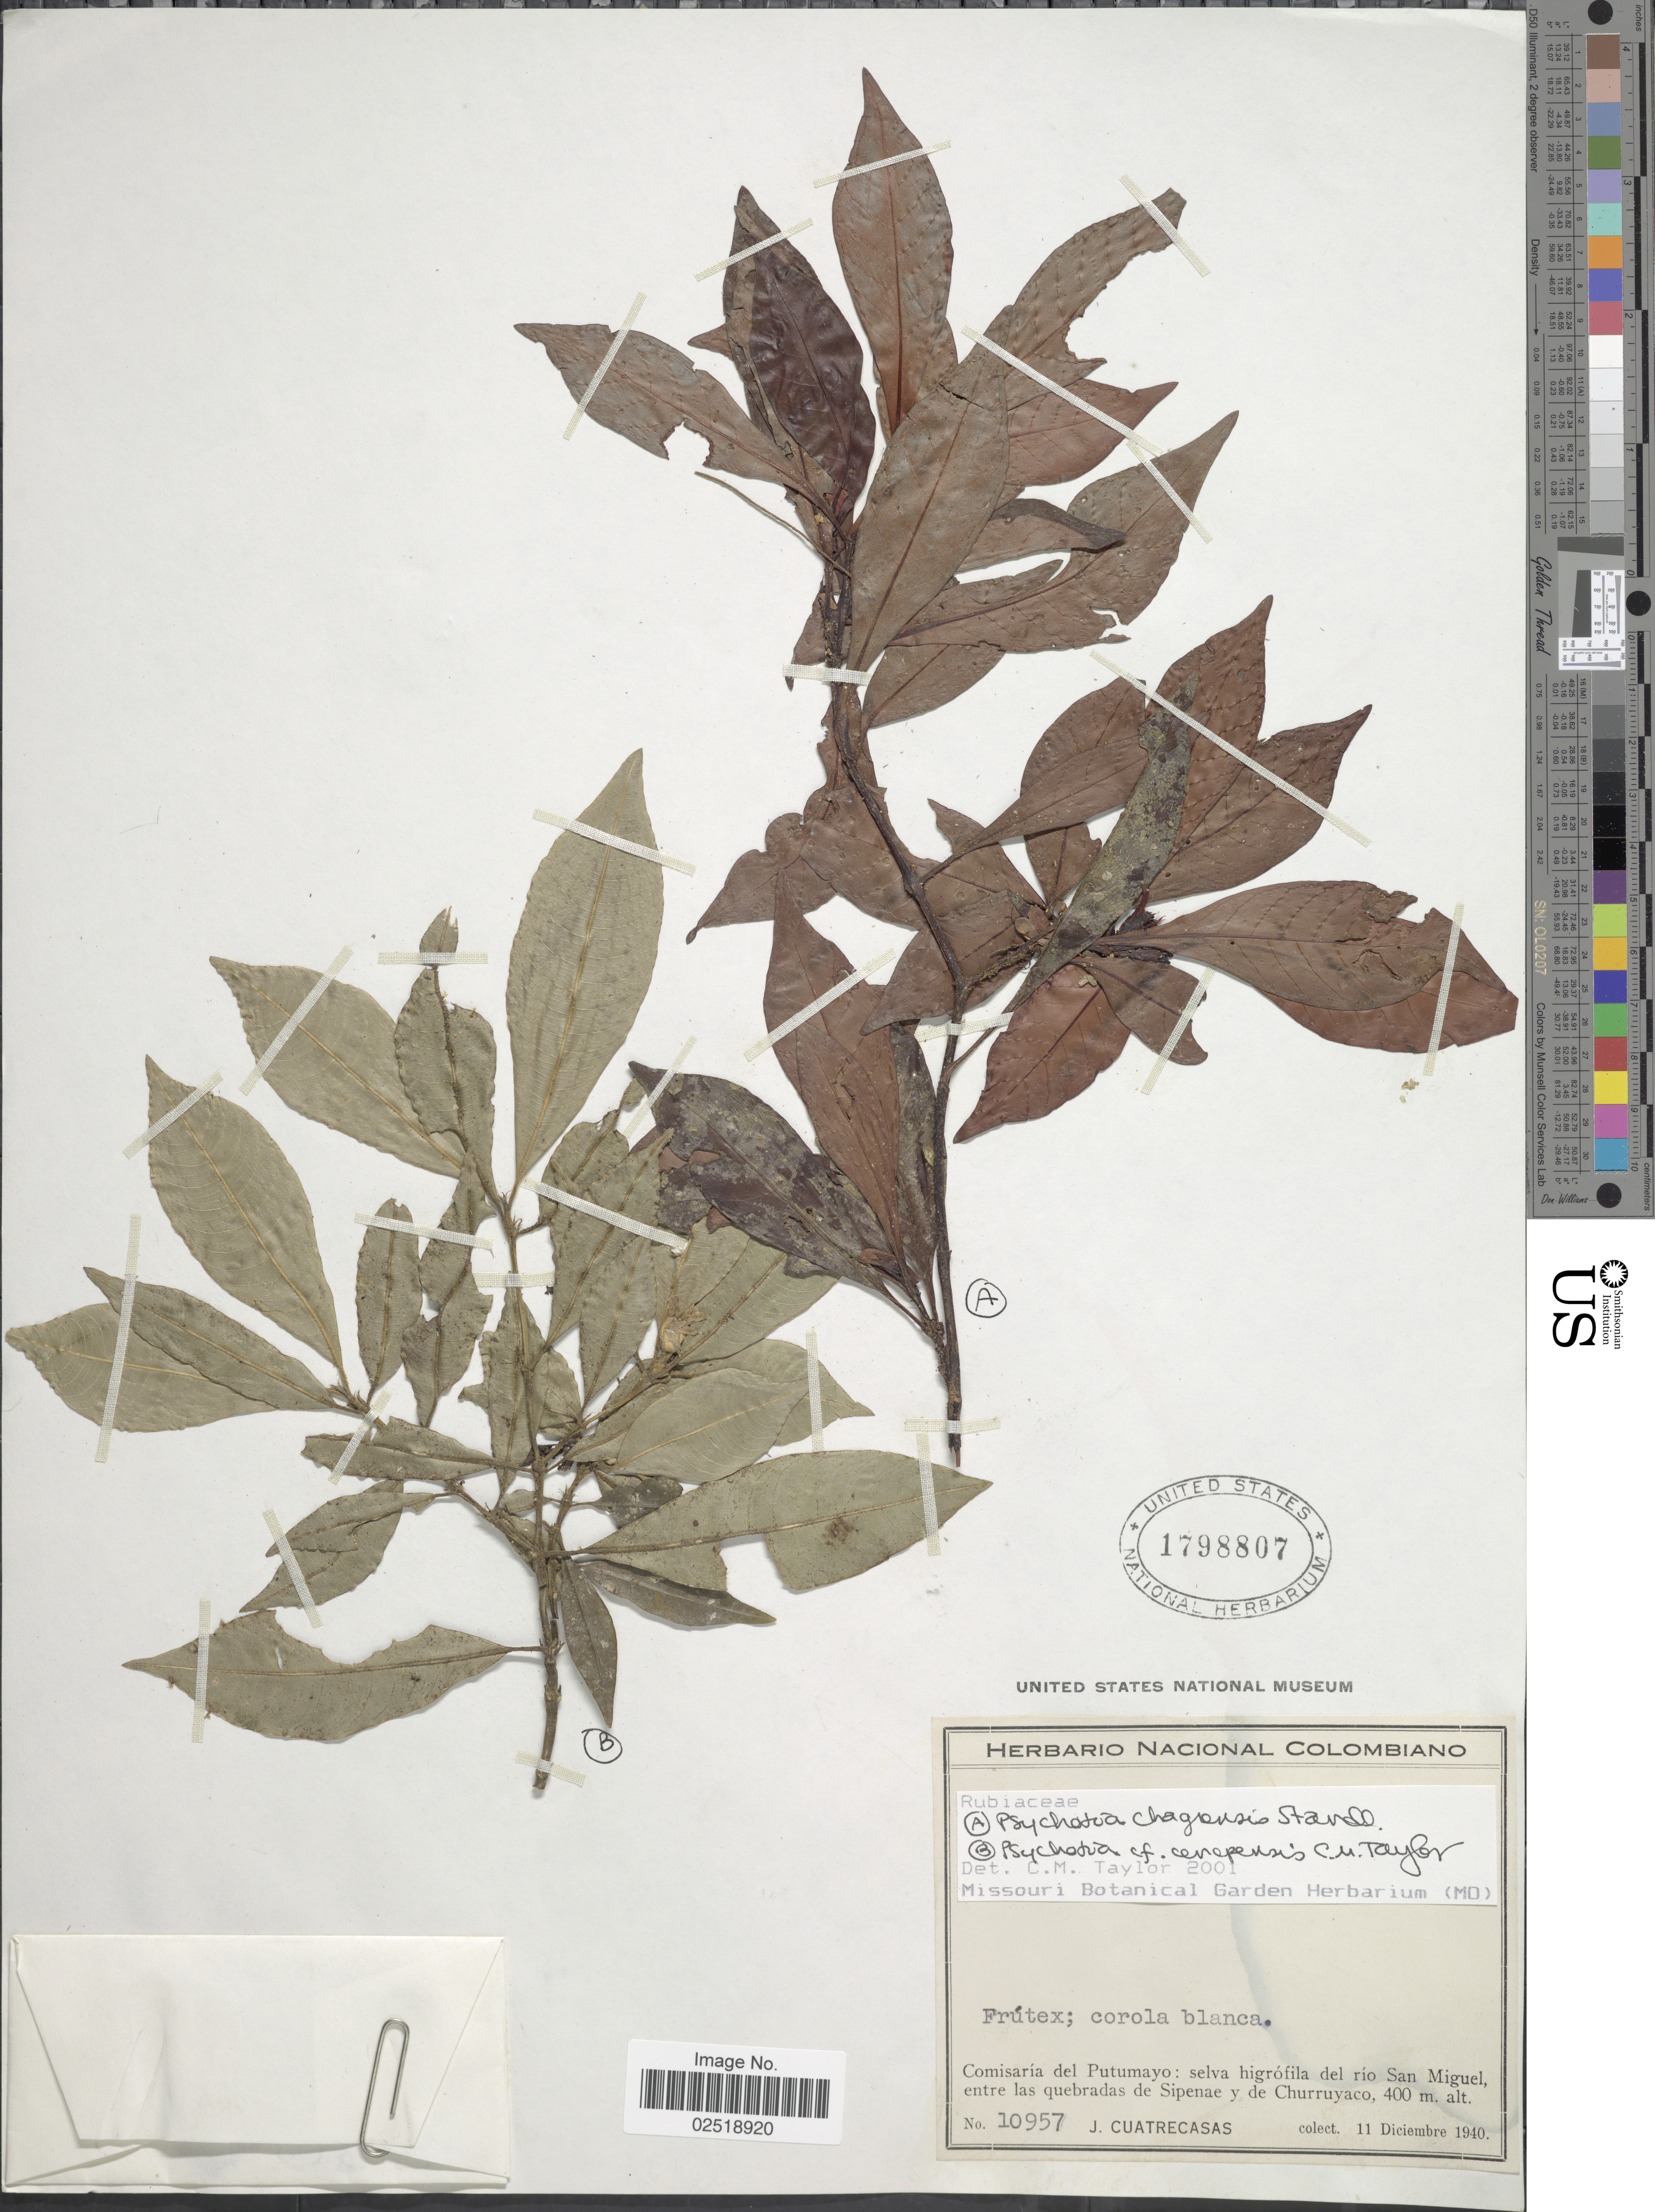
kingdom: Plantae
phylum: Tracheophyta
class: Magnoliopsida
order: Gentianales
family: Rubiaceae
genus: Psychotria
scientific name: Psychotria chagrensis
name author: Standl.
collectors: J. Cuatrecasas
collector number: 10957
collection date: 1940-12-11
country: Colombia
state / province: Putumayo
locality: Comisaría del Putumayo: selva higrófila del río San Miguel, entre las quebradas de Sipenae y de Churruyaco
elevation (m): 400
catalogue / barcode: US 1798807